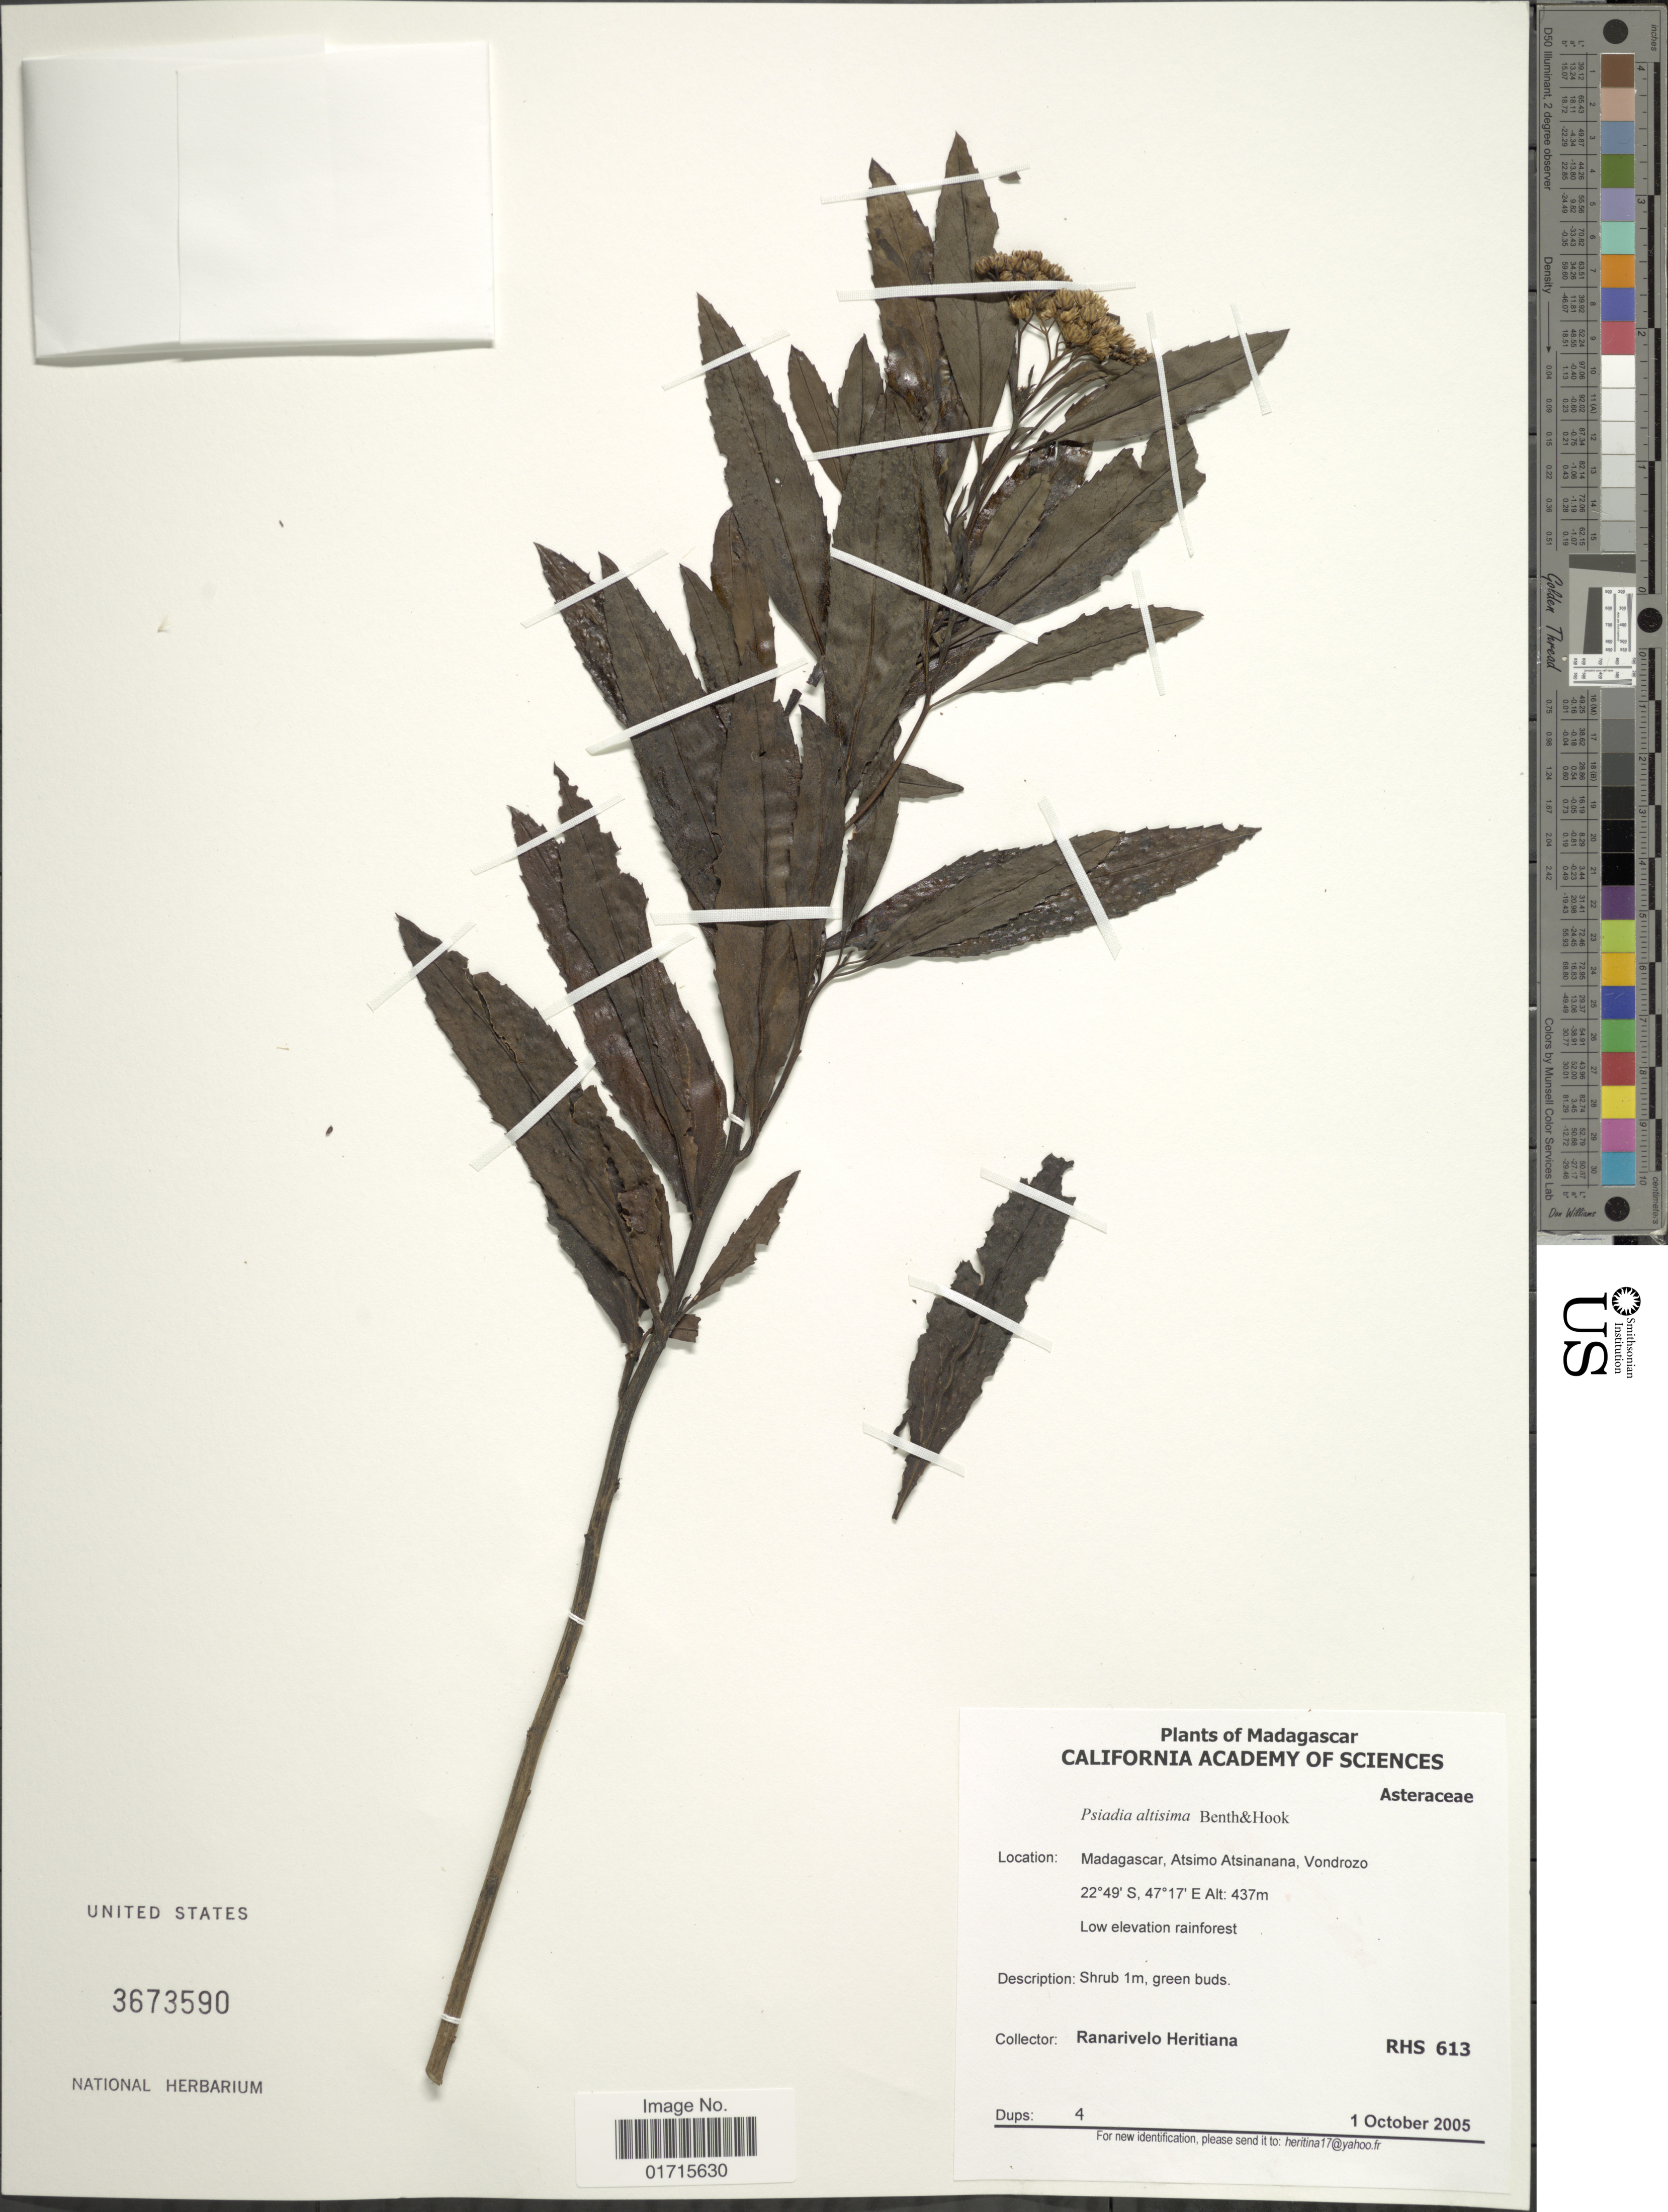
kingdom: Plantae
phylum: Tracheophyta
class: Magnoliopsida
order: Asterales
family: Asteraceae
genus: Psiadia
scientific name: Psiadia altissima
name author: Benth.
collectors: R. Heritiana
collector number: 613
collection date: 2005-10-01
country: Madagascar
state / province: Atsimo-Atsinanana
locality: Madagascar, Atsimo-Atsinanana, Vondrozo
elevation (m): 437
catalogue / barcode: US 3673590